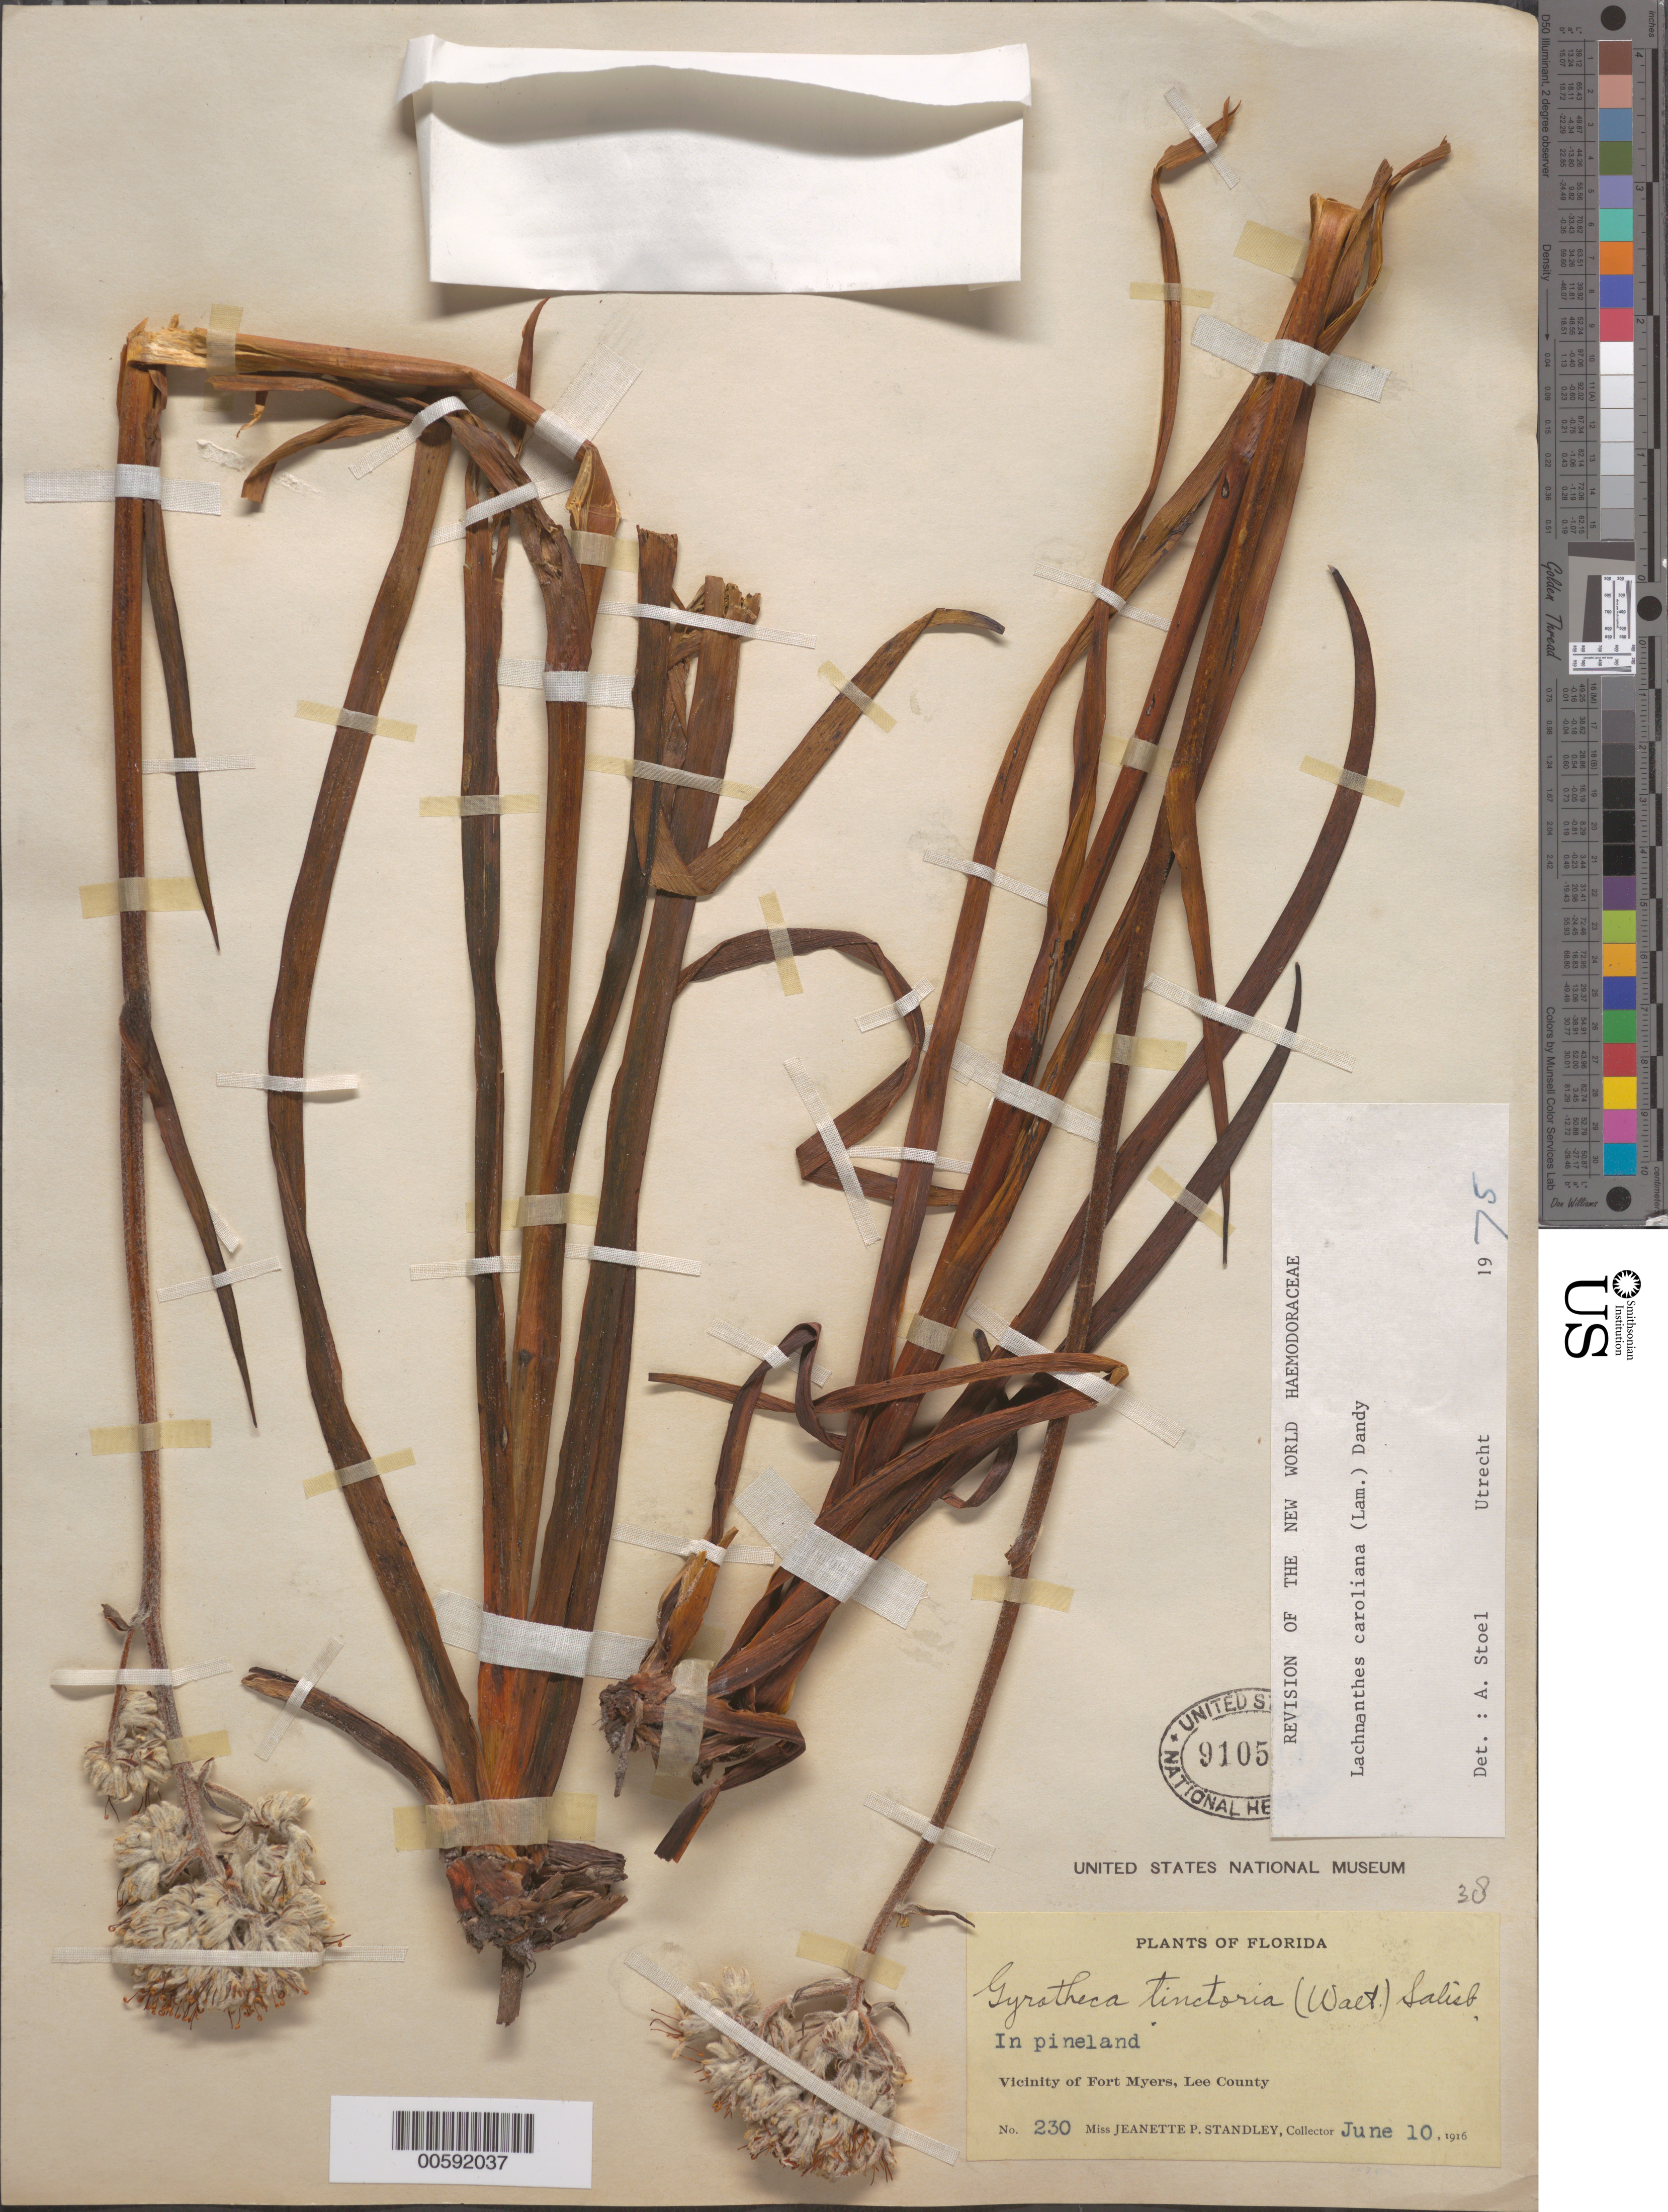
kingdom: Plantae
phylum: Tracheophyta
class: Liliopsida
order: Commelinales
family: Haemodoraceae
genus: Lachnanthes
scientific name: Lachnanthes caroliniana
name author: (Lam.) Dandy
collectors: J. P. Standley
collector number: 230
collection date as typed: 10 Jun 1916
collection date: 1916-06-10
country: United States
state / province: Florida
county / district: Lee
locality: Fort Myers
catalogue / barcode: US 910514